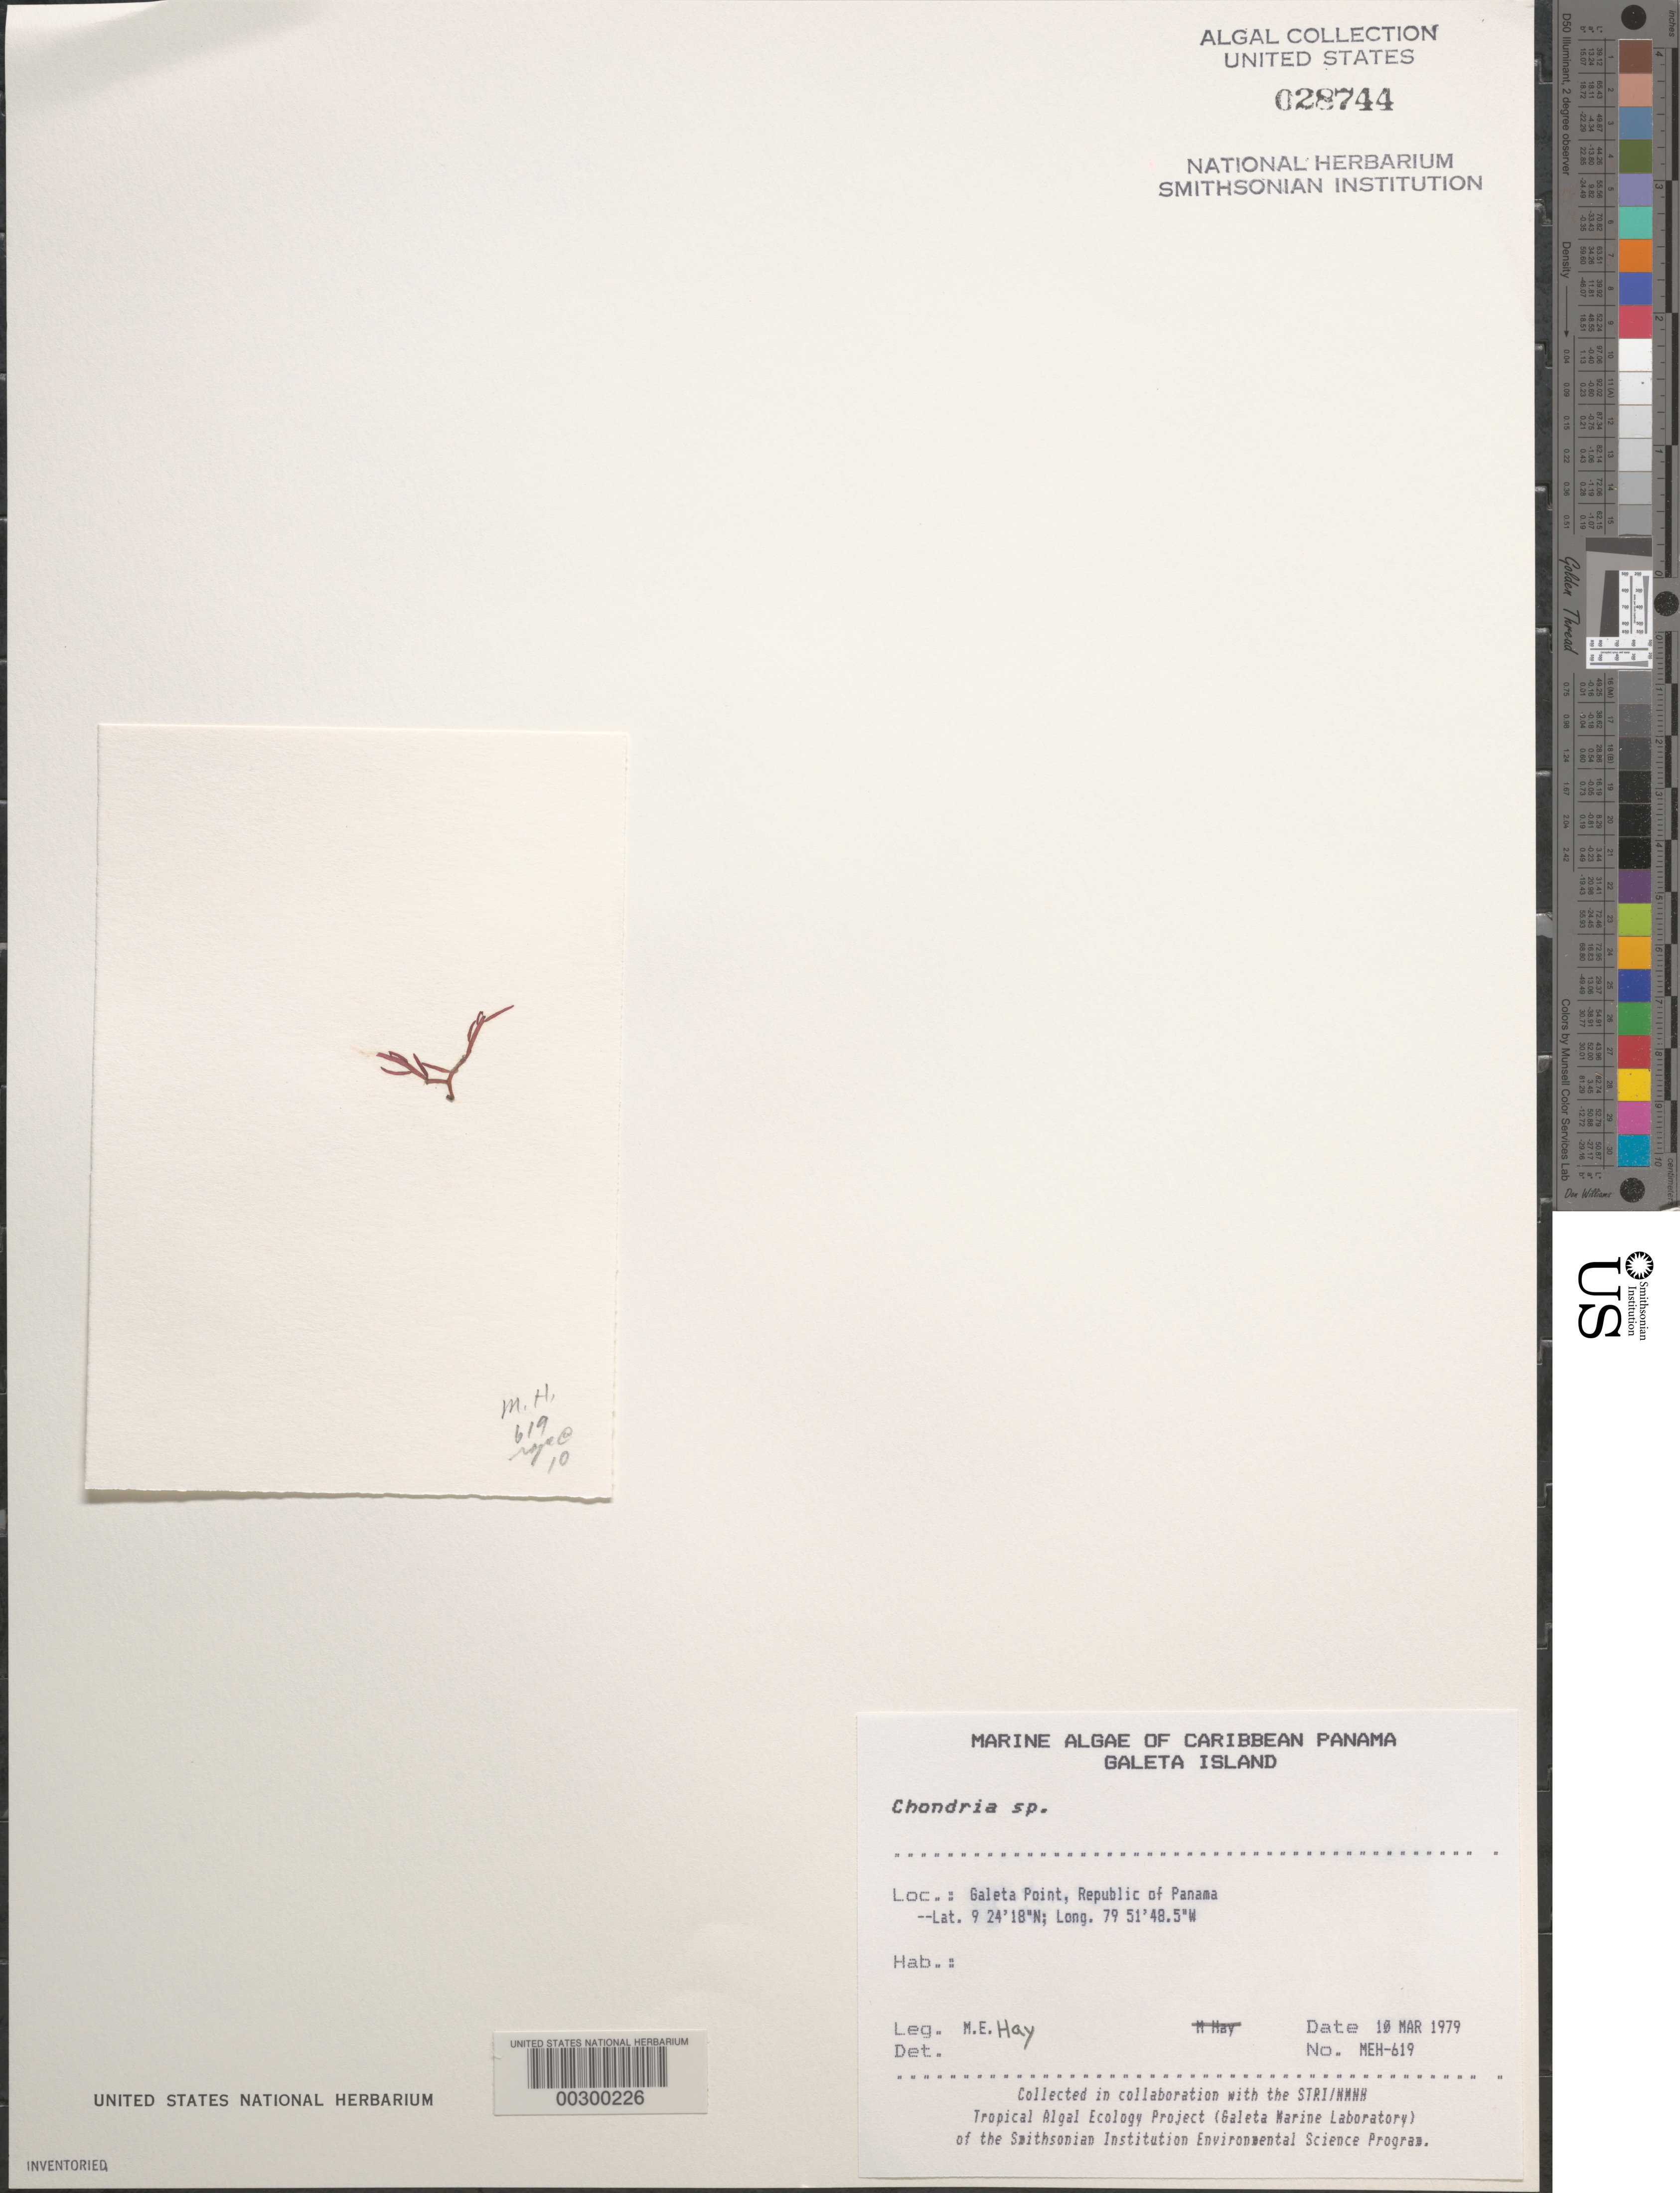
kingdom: Plantae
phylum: Rhodophyta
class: Florideophyceae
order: Ceramiales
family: Rhodomelaceae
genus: Chondria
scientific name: Chondria sp.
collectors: M. E. Hay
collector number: MEH-619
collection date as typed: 10 Mar 1979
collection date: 1979-03-10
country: Panama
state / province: Colón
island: Galeta Island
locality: Galeta Point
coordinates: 9 24' 18" N, 79 51' 48.5" W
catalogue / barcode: US 28744